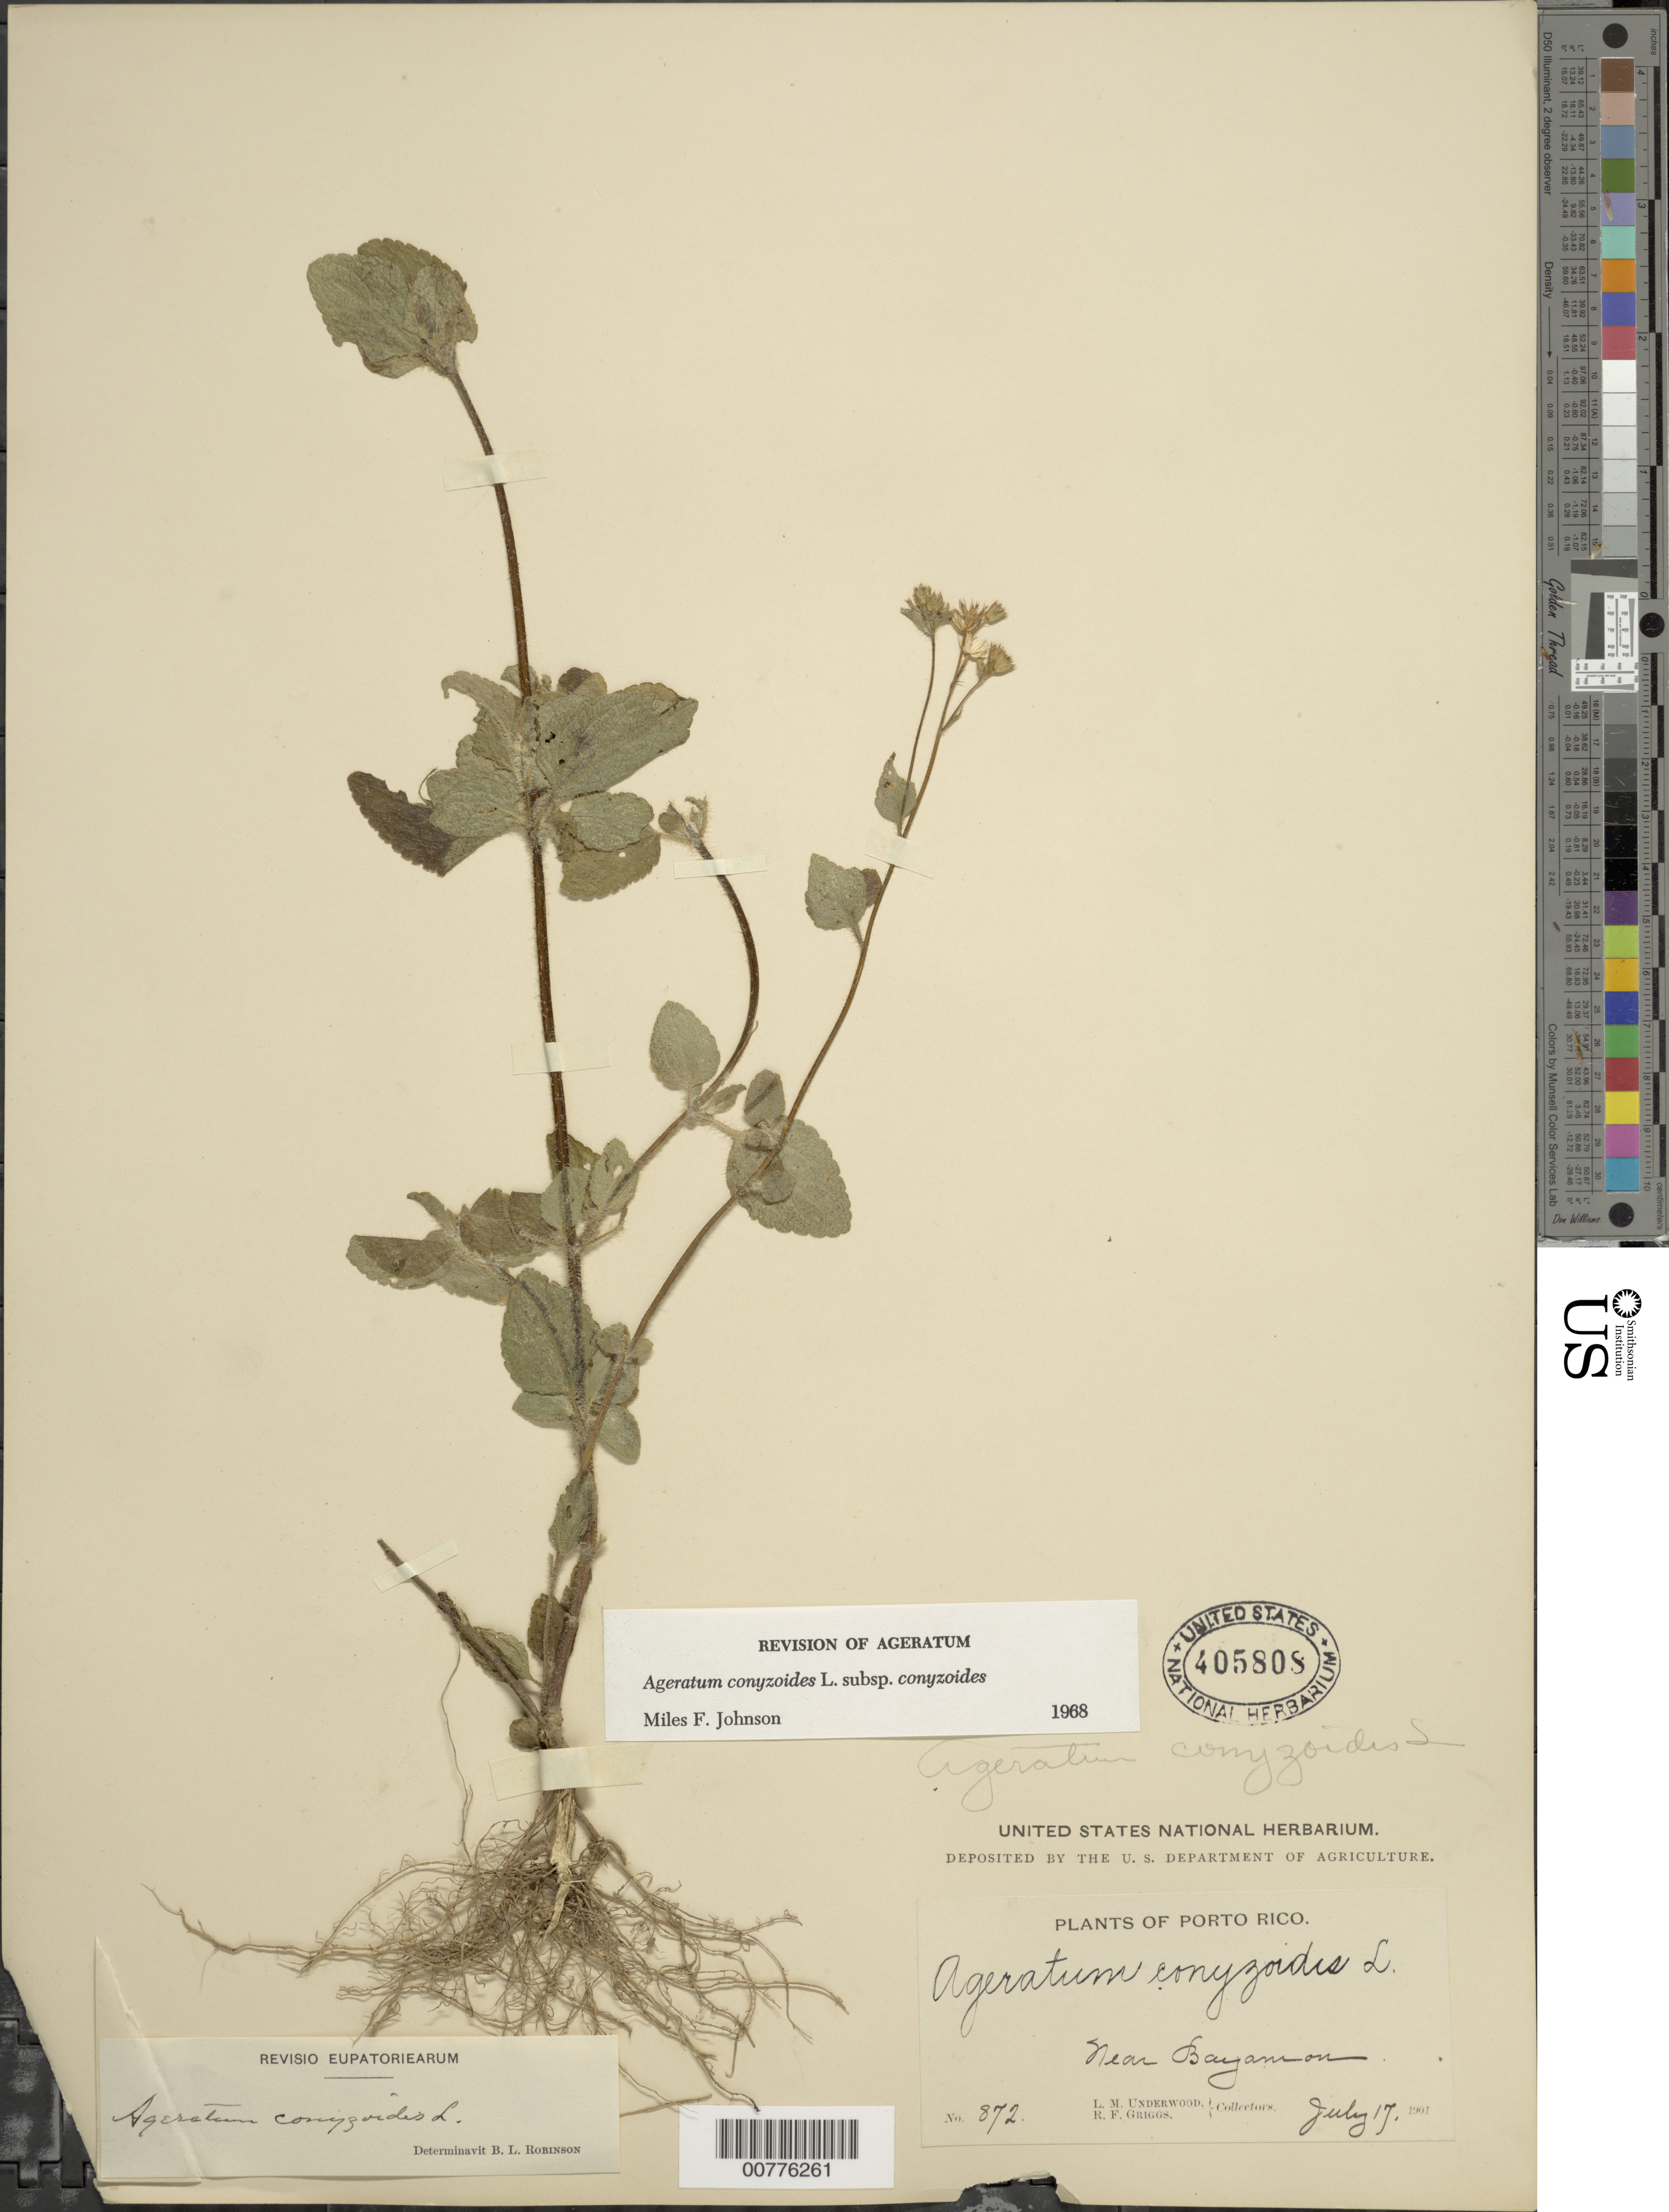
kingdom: Plantae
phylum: Tracheophyta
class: Magnoliopsida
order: Asterales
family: Asteraceae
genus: Ageratum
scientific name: Ageratum conyzoides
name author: L.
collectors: L. M. Underwood & R. F. Griggs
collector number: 872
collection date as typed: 17 Jul 1901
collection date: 1901-07-17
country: Puerto Rico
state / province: Bayamón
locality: Near Bayamon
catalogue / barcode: US 405808